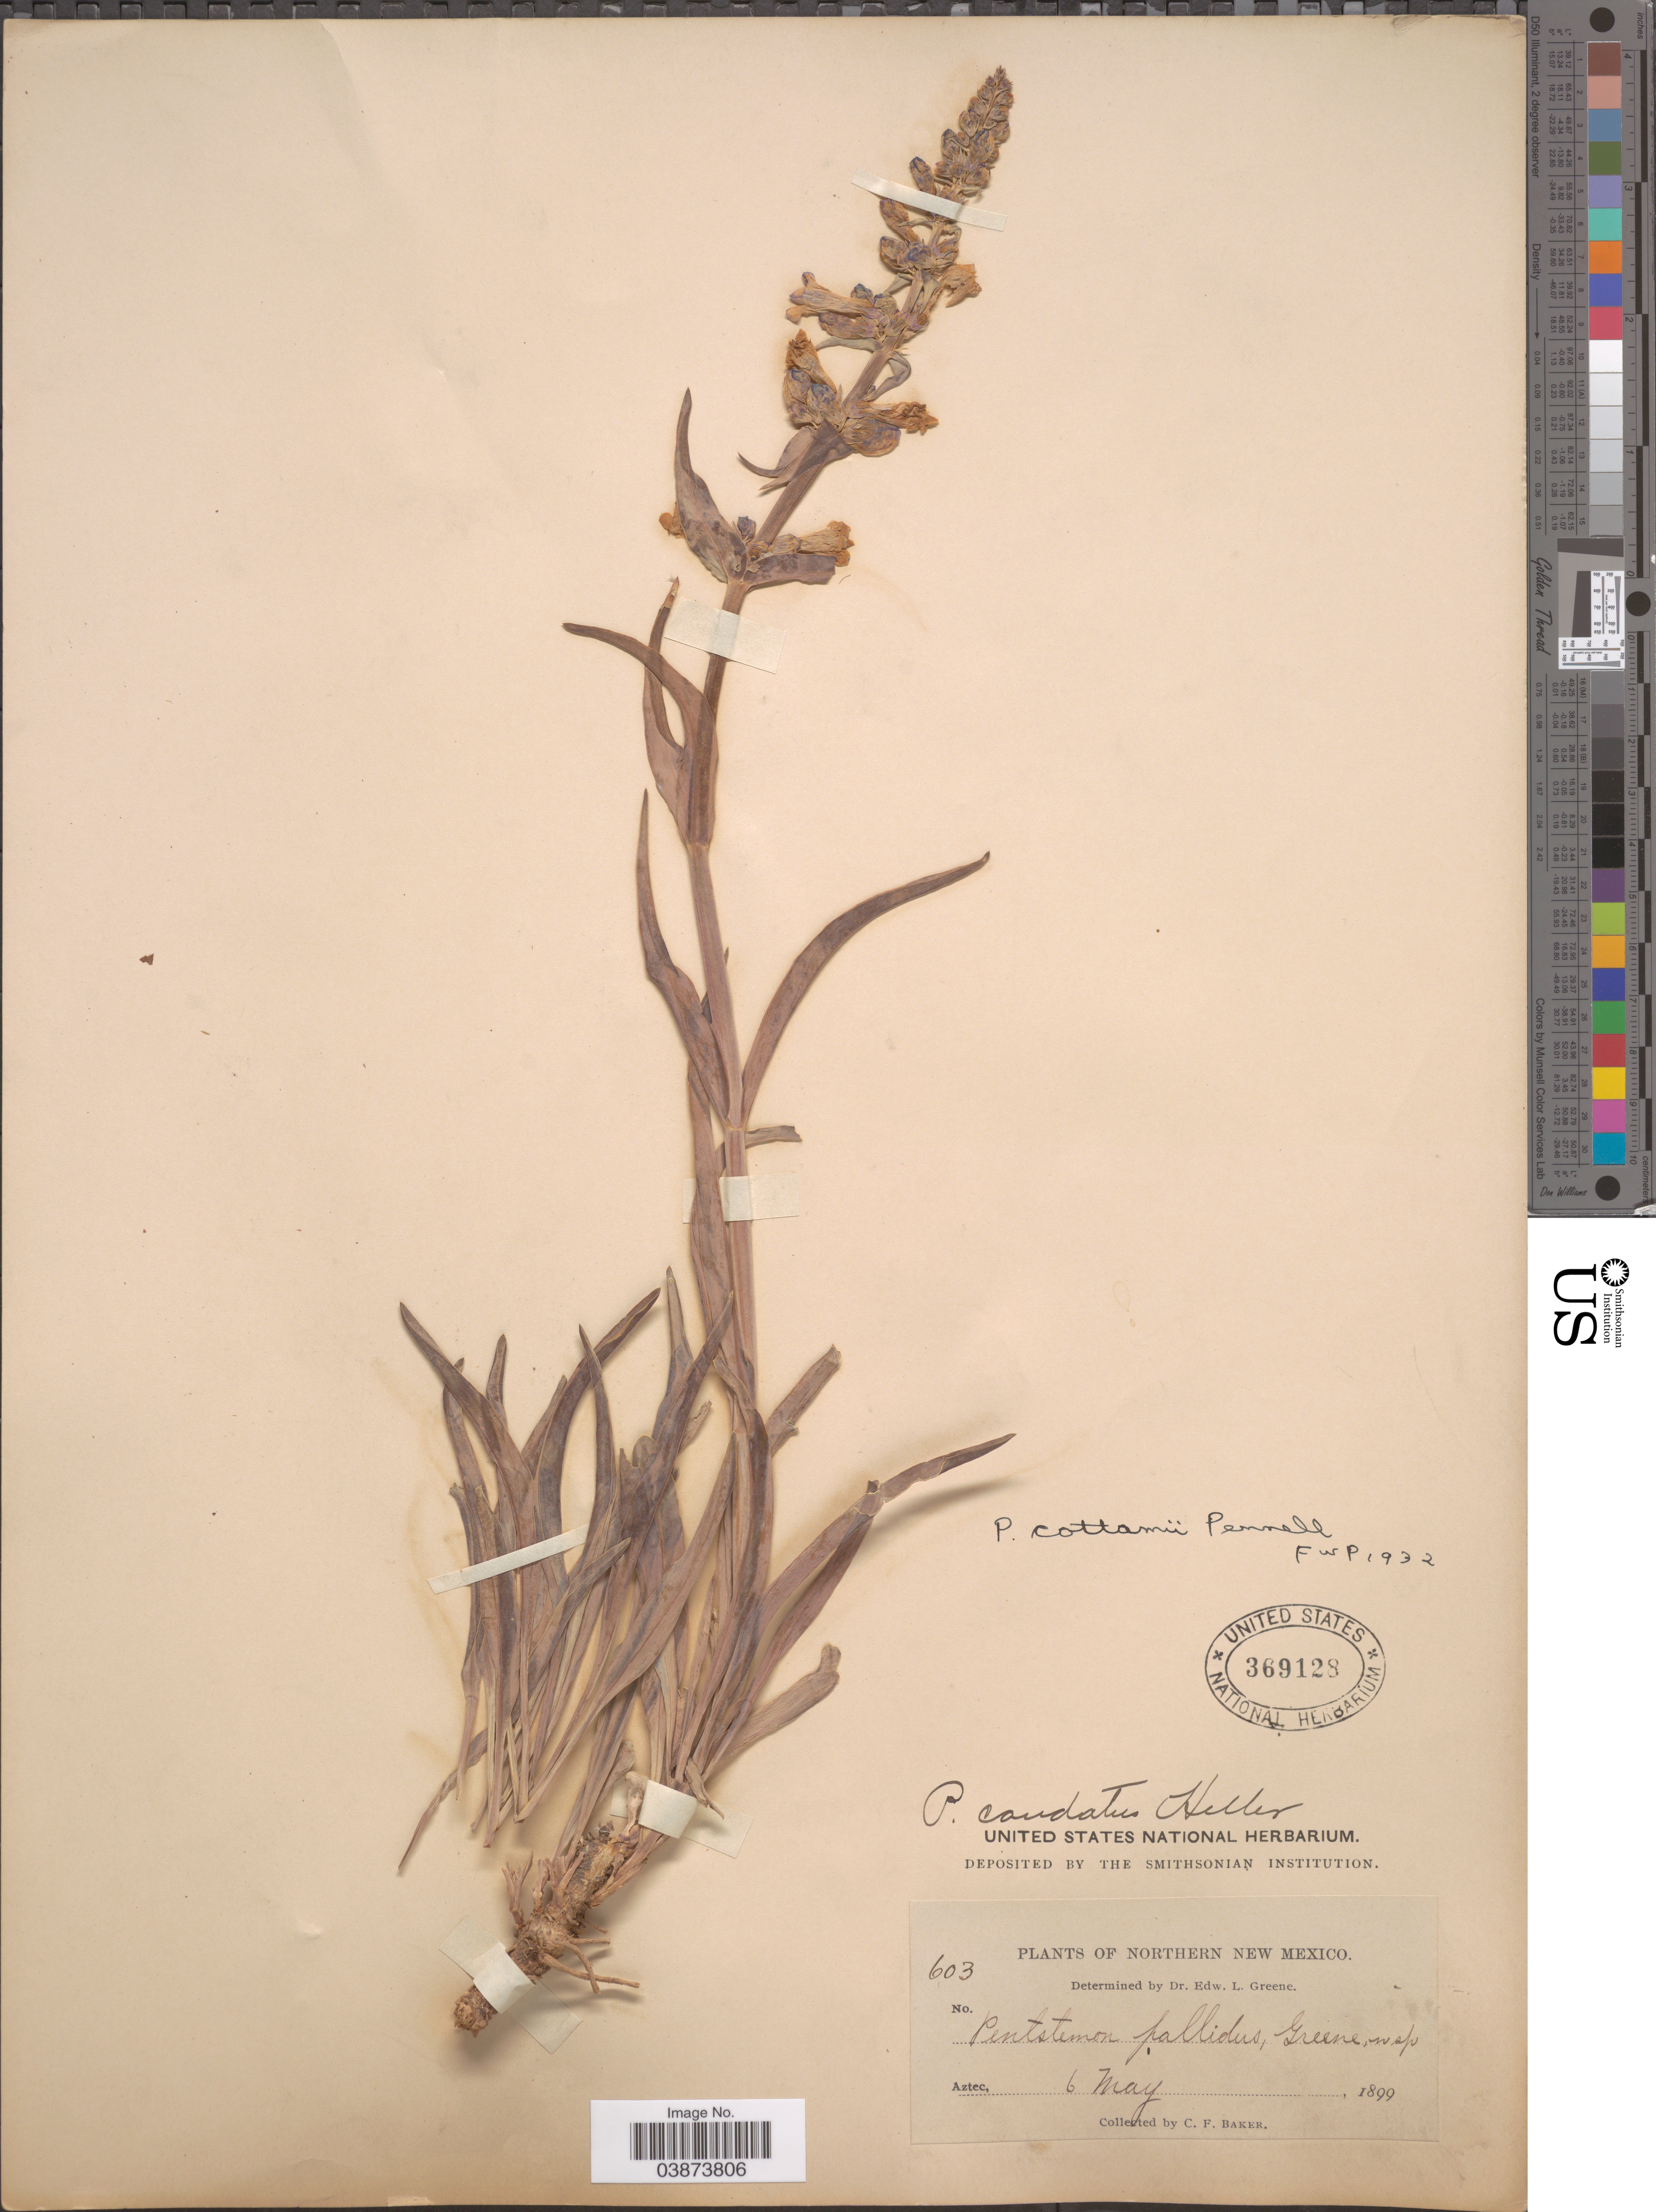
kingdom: Plantae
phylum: Tracheophyta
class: Magnoliopsida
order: Lamiales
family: Plantaginaceae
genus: Penstemon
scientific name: Penstemon caudatus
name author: A. Heller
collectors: C. F. Baker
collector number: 603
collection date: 1899-05-06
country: United States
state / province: New Mexico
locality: Northern New Mexico.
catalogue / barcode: US 369128